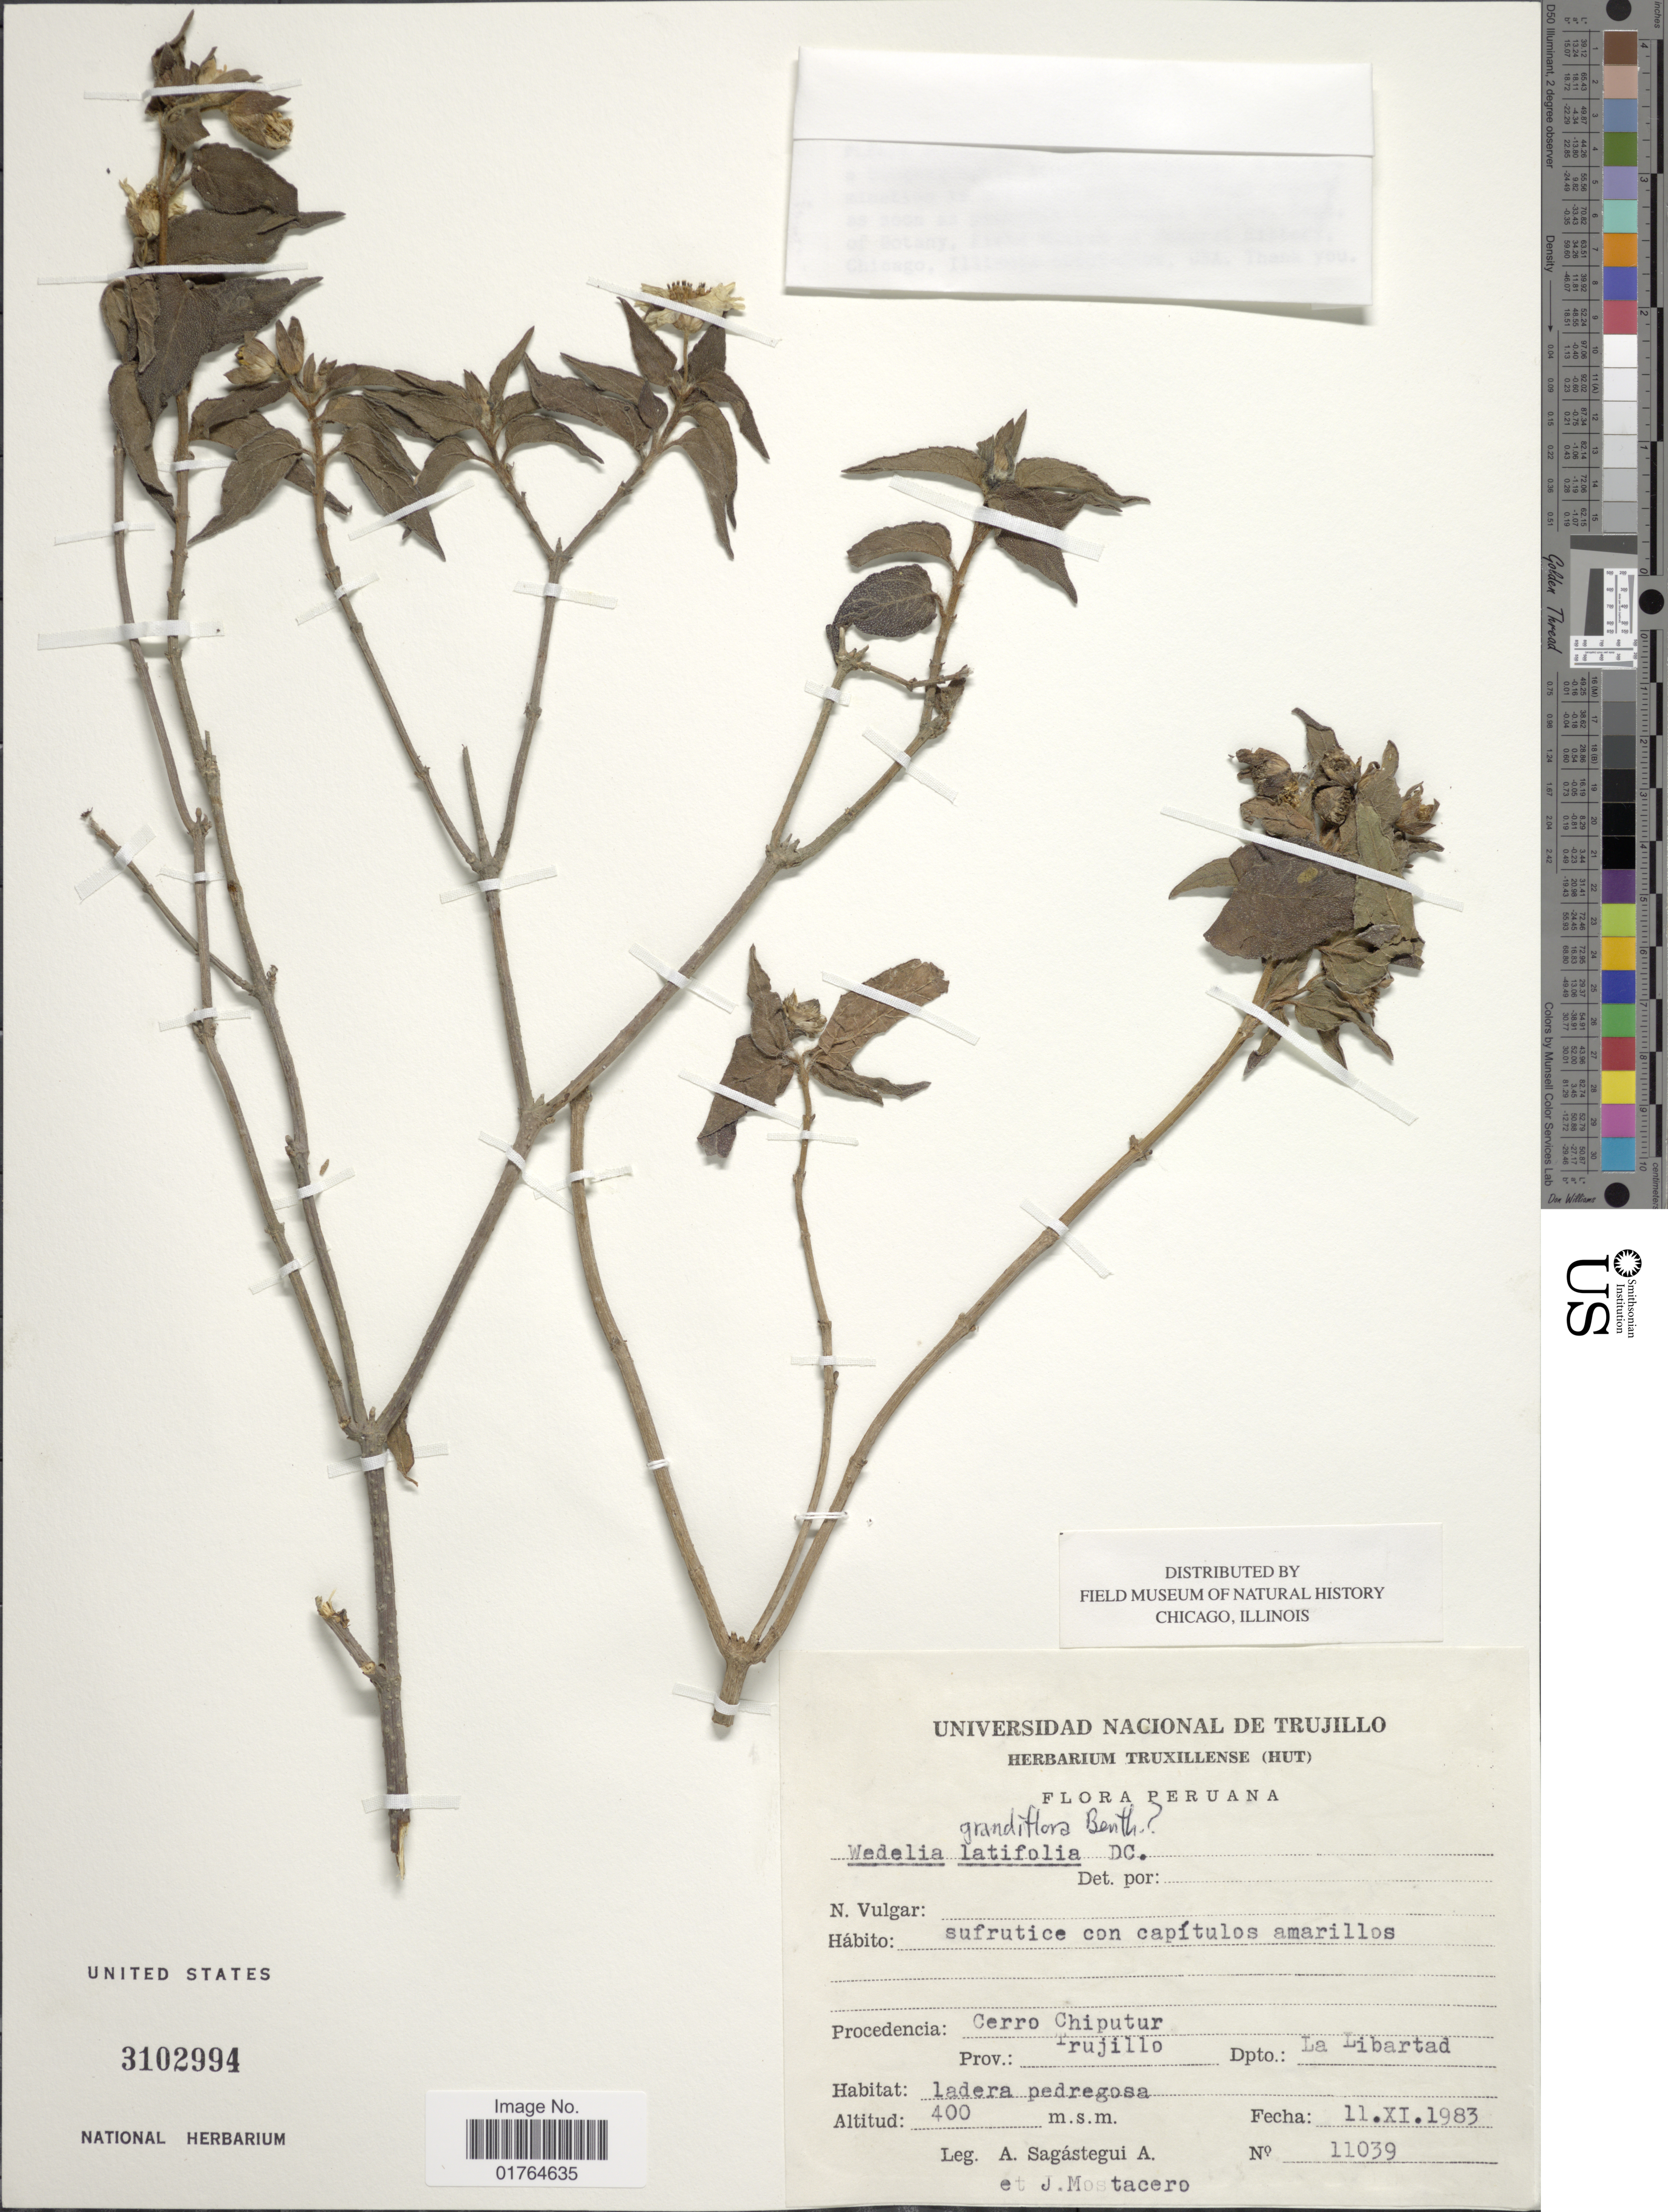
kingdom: Plantae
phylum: Tracheophyta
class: Magnoliopsida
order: Asterales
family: Asteraceae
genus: Wedelia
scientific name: Wedelia latifolia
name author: DC.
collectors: A. Sagástegui A. & J. Mostacero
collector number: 11039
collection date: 1983-11-11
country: Peru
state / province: La Libertad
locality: Cerro Chiputur, prov. Trujillo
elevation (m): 400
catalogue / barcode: US 3102994